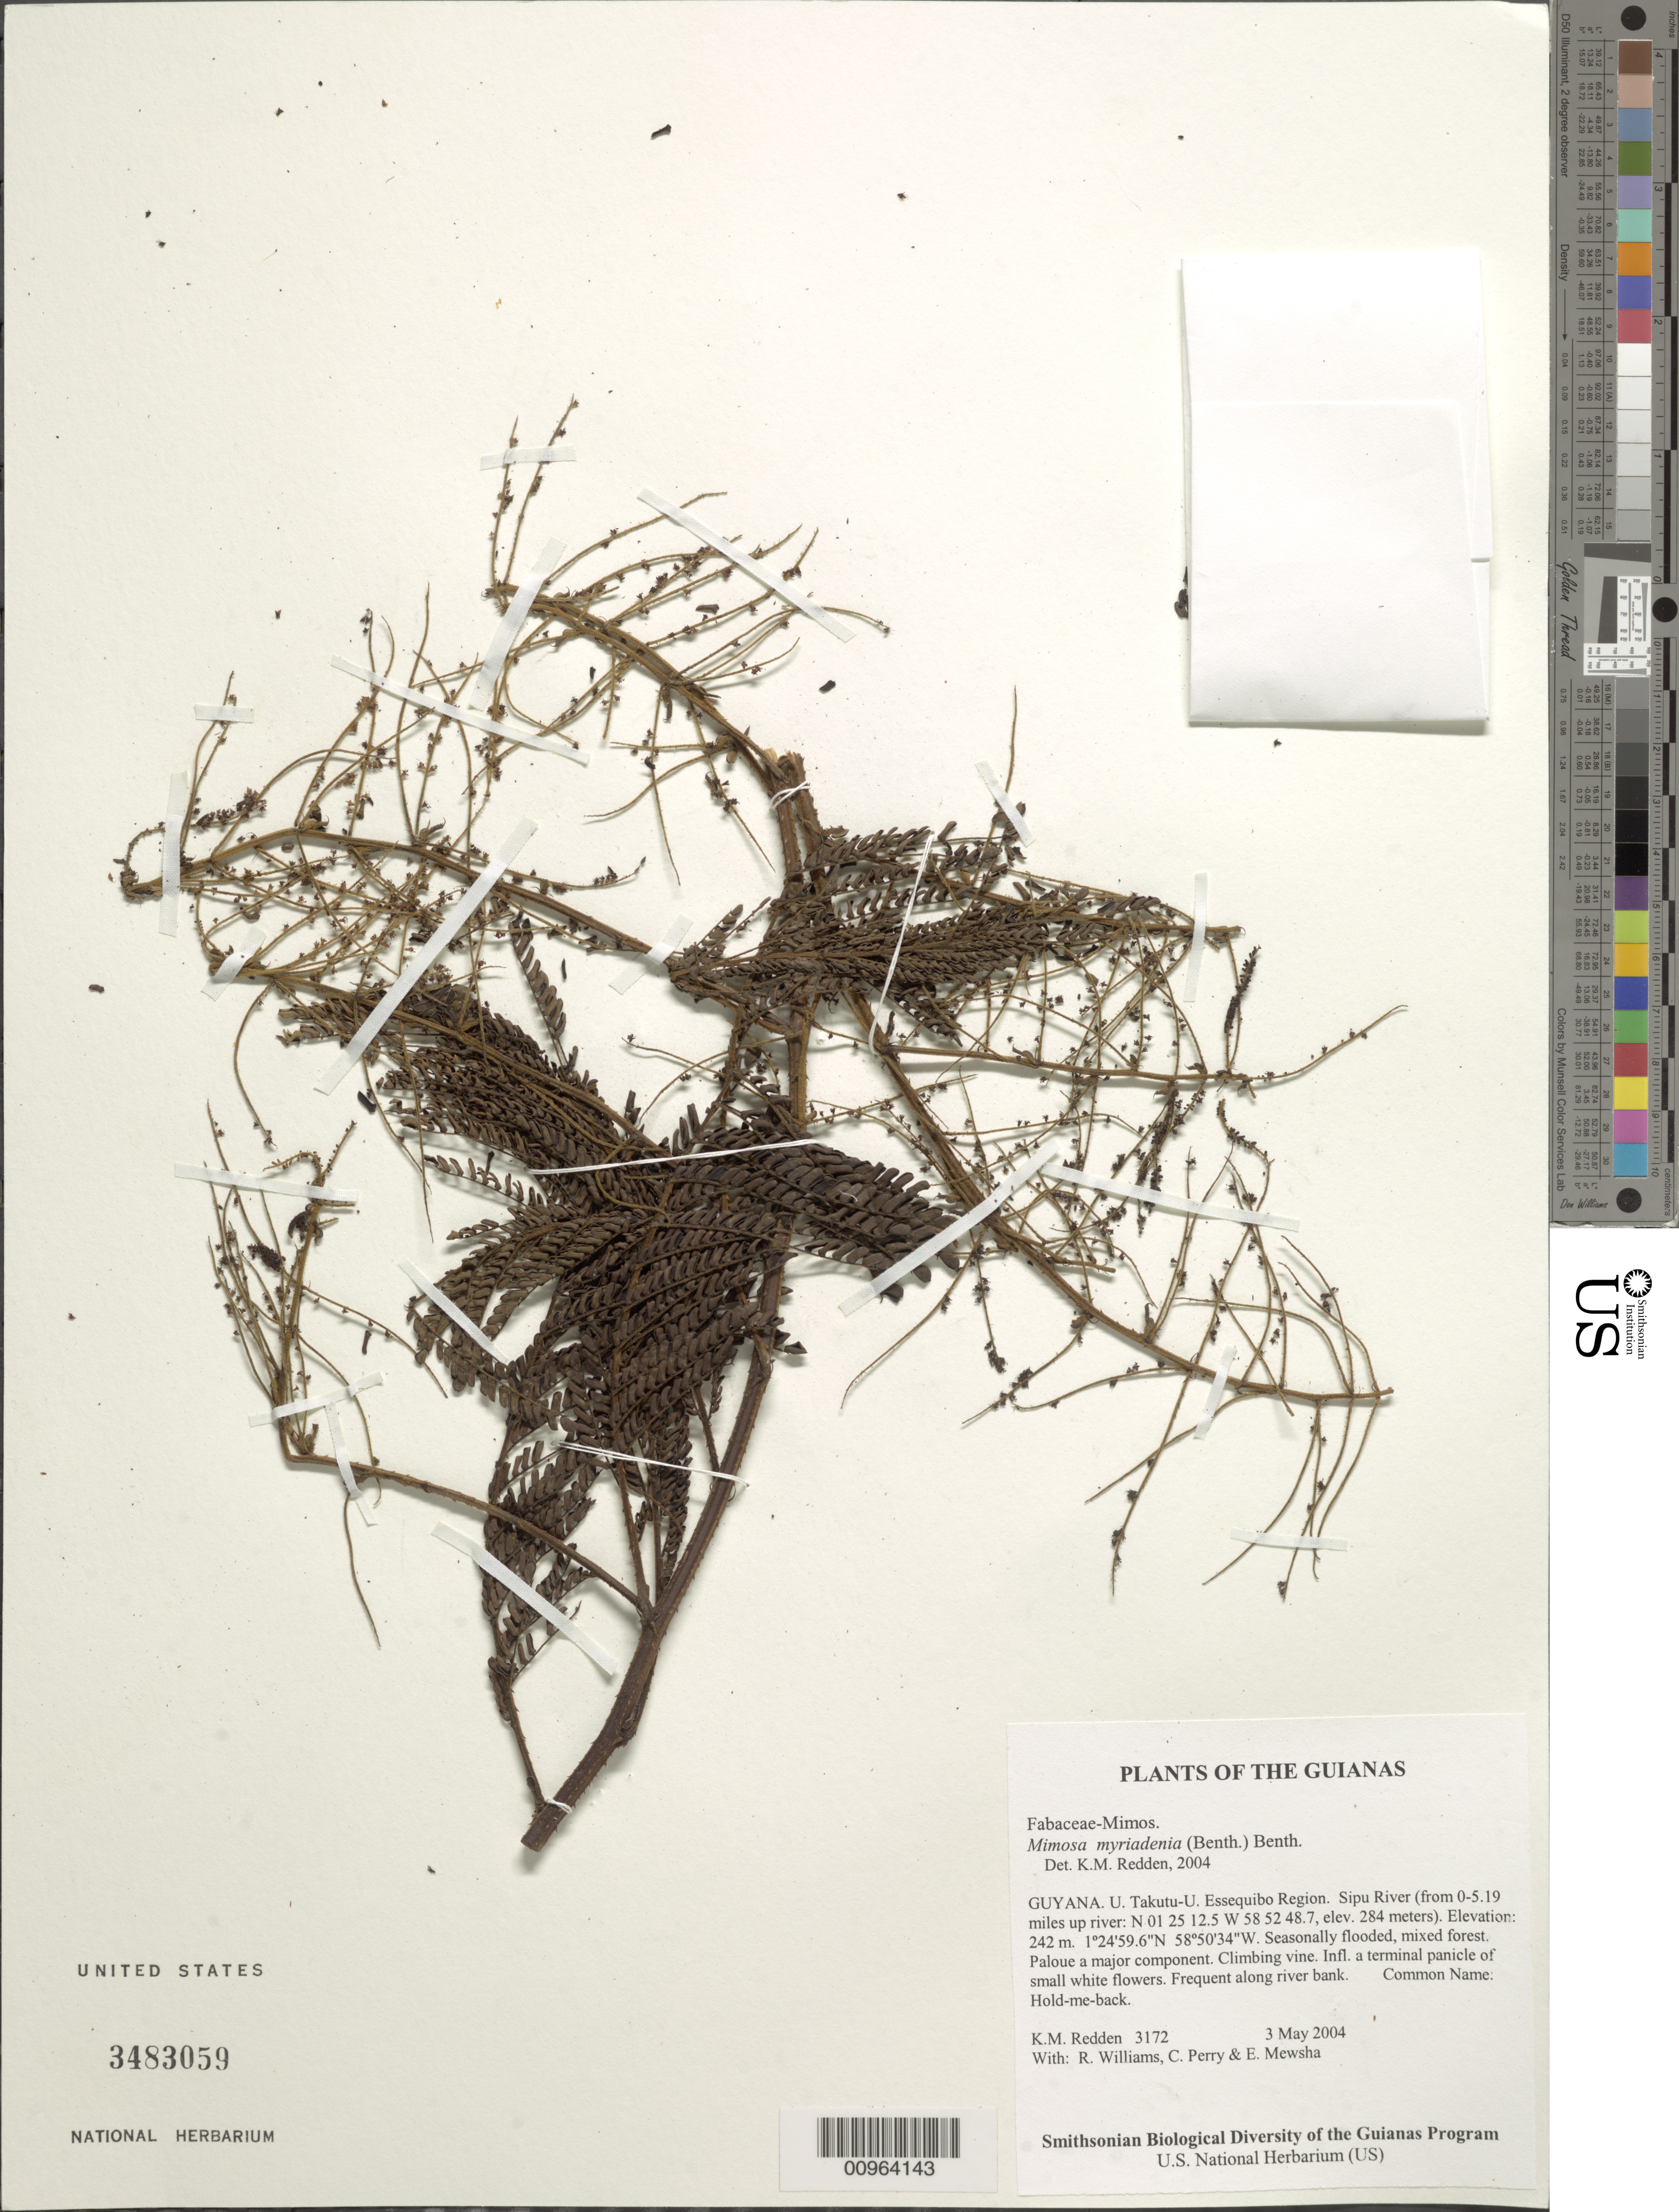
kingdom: Plantae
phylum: Tracheophyta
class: Magnoliopsida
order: Fabales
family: Fabaceae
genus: Mimosa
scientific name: Mimosa myriadenia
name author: Benth.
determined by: Redden, K. M.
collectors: K. M. Redden, R. Williams, C. Perry & E. Mewsha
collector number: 3172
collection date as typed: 3 May 2004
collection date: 2004-05-03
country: Guyana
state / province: U. Takutu-U. Essequibo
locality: Sipu River (from 0-5.19 miles up river: N 01 25 12.5 W 58 52 48.7, elev. 284 meters)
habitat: Seasonally flooded, mixed forest. Paloue a major component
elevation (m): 242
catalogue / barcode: US 3483059